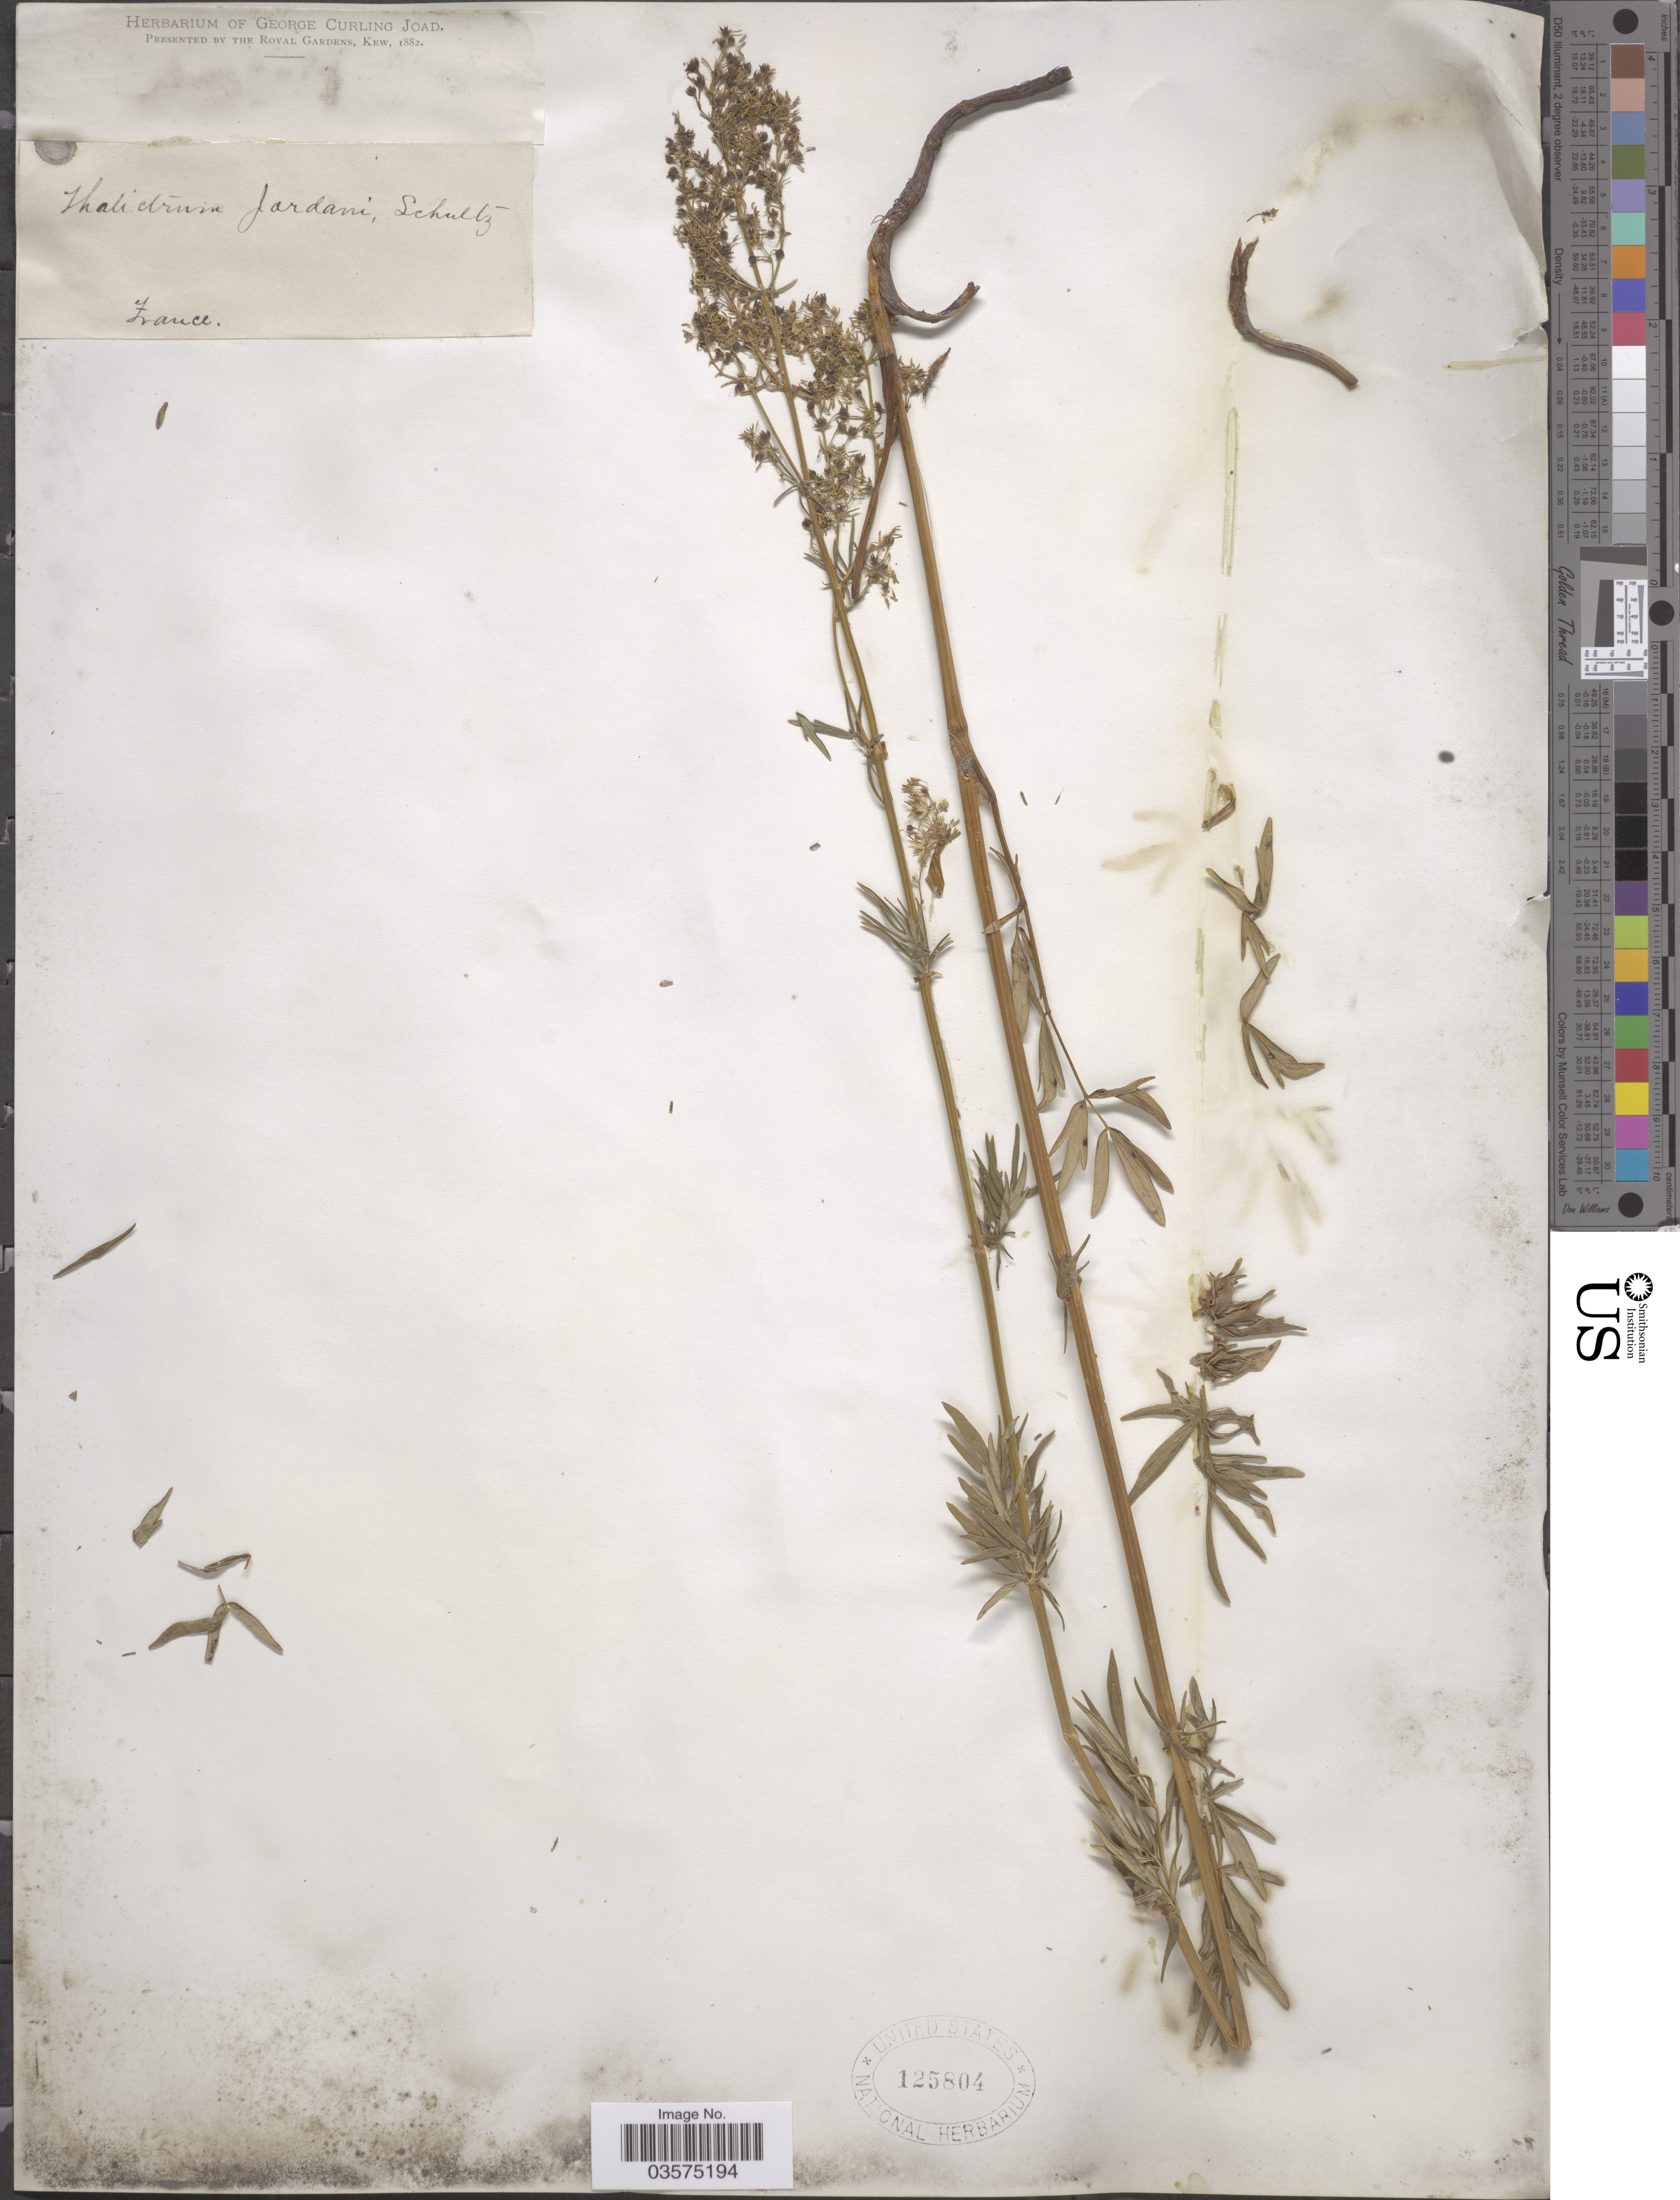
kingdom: Plantae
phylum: Tracheophyta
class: Magnoliopsida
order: Ranunculales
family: Ranunculaceae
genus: Thalictrum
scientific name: Thalictrum jordanii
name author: F.W. Schultz ex Jord.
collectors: ex herb. George Curling Joad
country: France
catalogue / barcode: US 125804